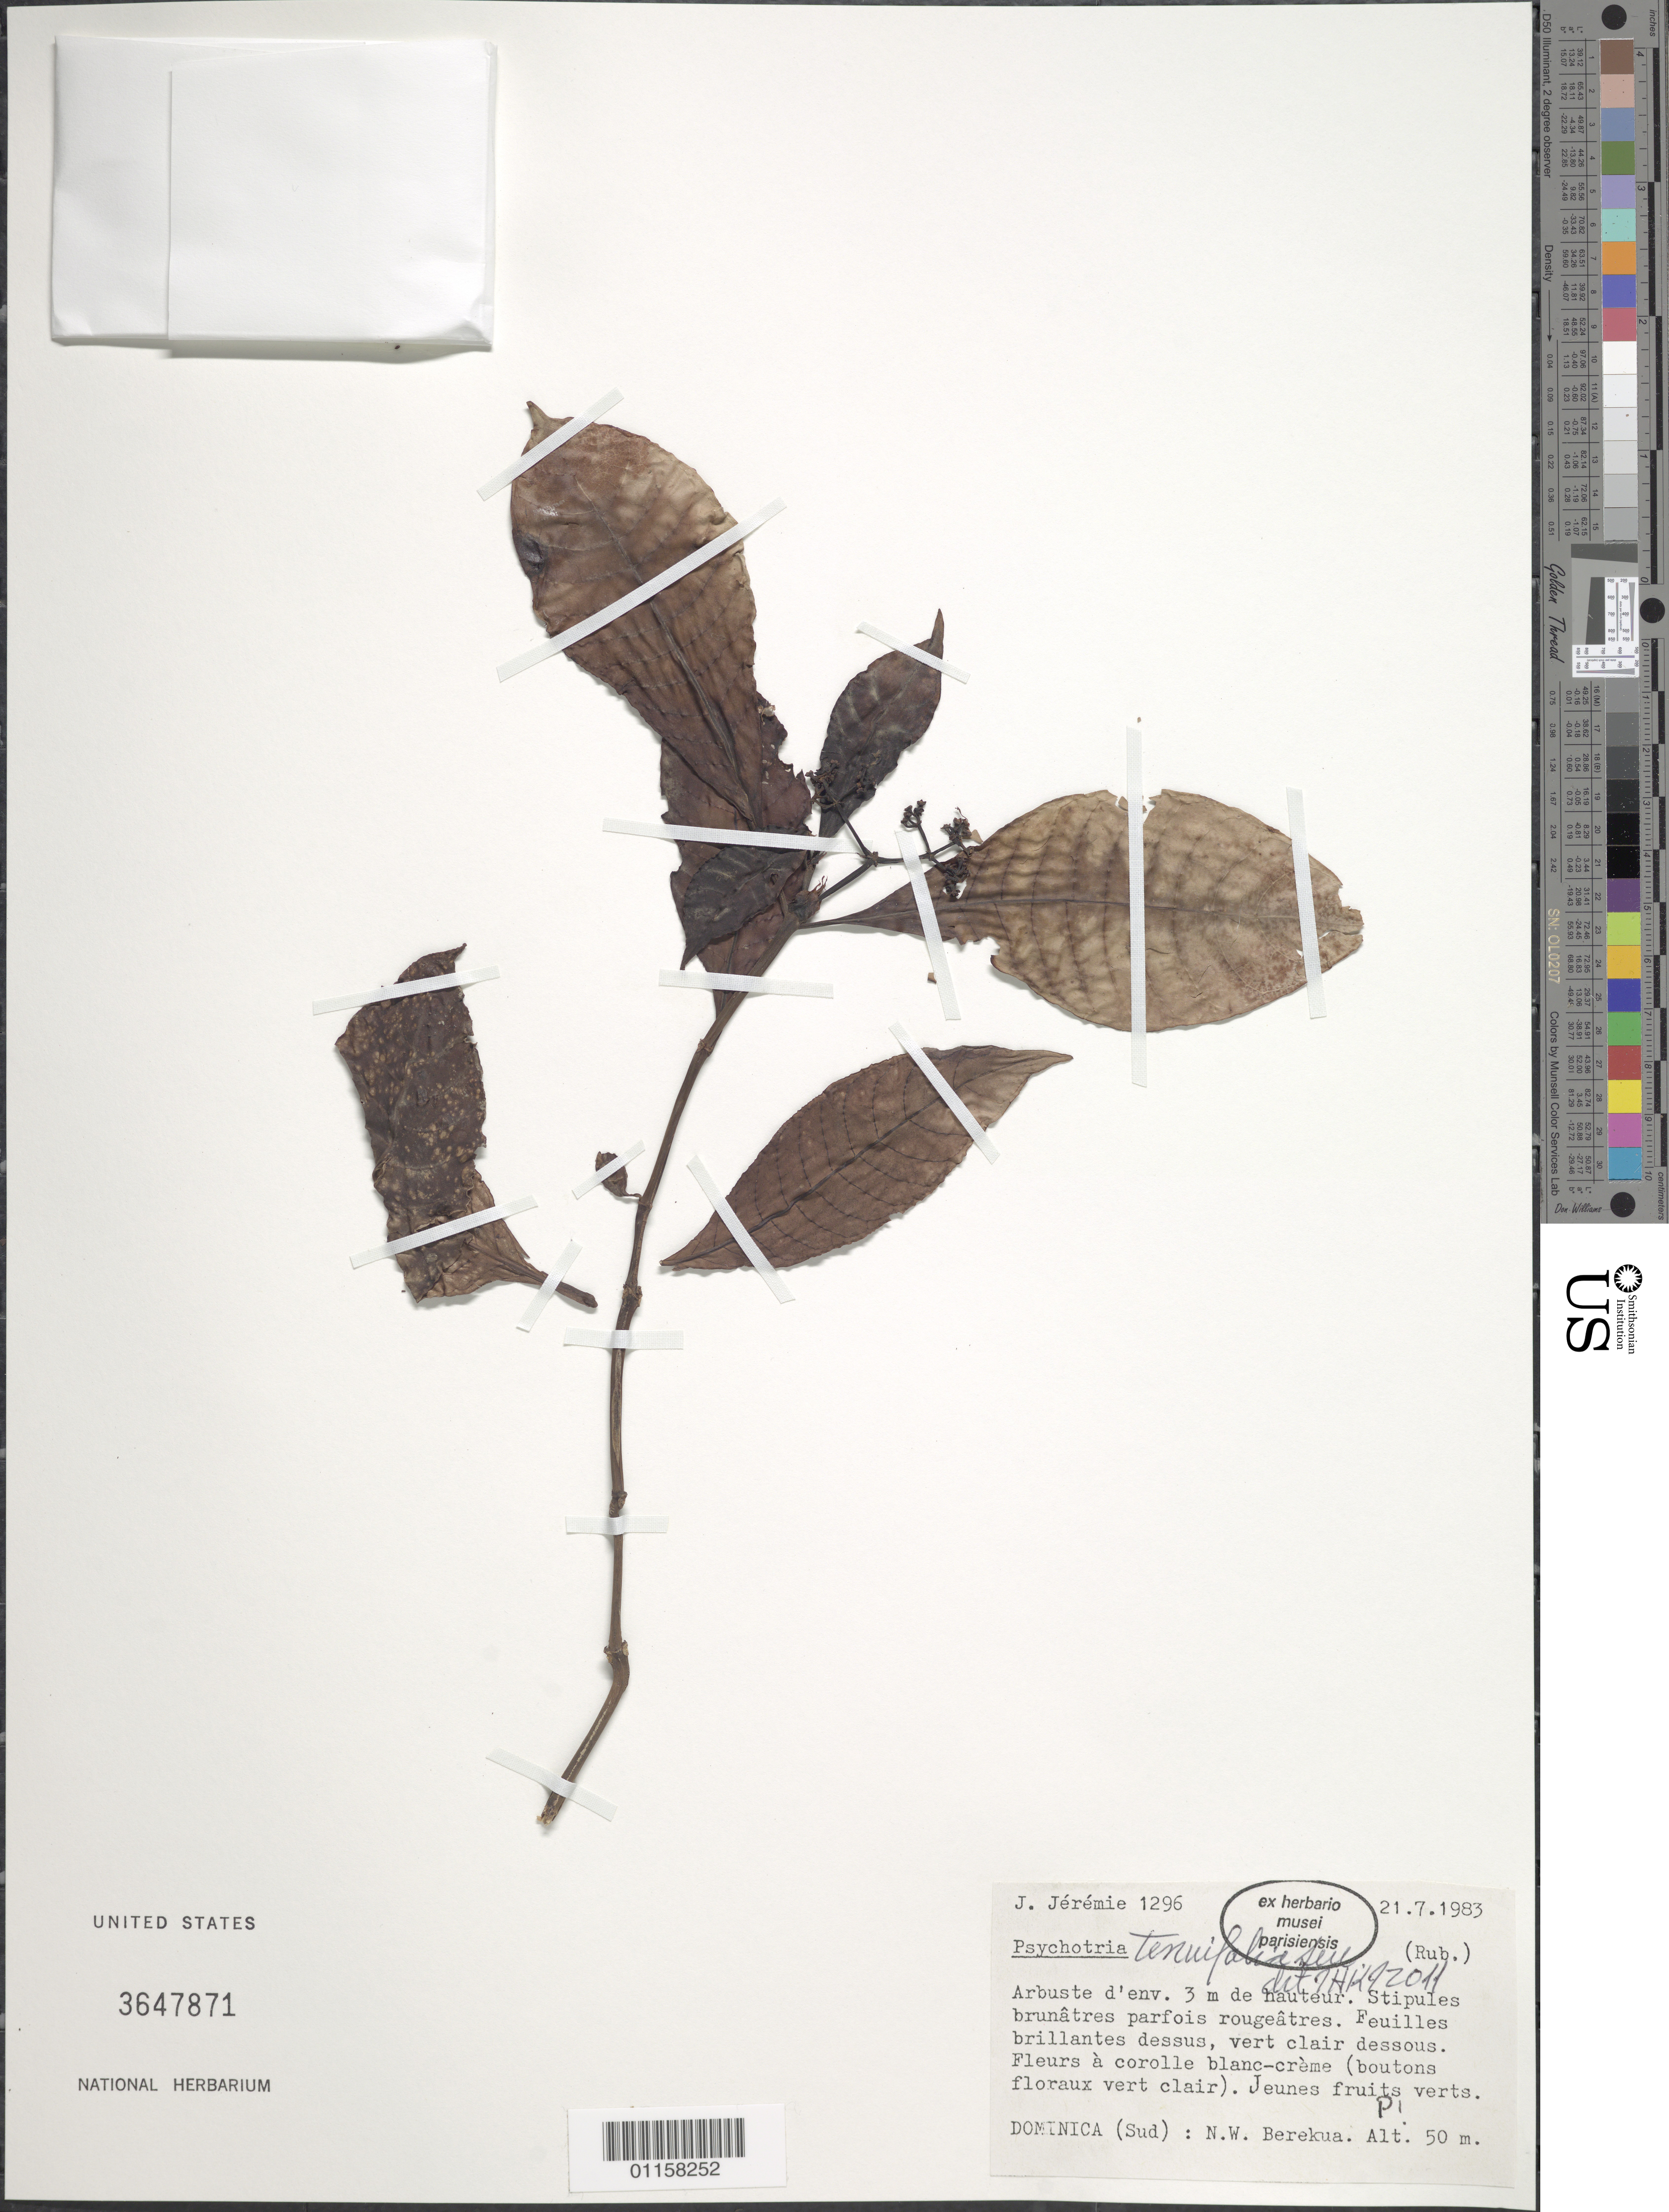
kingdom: Plantae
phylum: Tracheophyta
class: Magnoliopsida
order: Gentianales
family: Rubiaceae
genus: Psychotria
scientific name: Psychotria tenuifolia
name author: Sw.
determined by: Kirkbride, J. H.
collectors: J. Jérémie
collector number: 1296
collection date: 1983-07-21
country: Dominica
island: Dominica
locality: Dominica (Sud); N.W. Berekua.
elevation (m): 50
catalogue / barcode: US 3647871